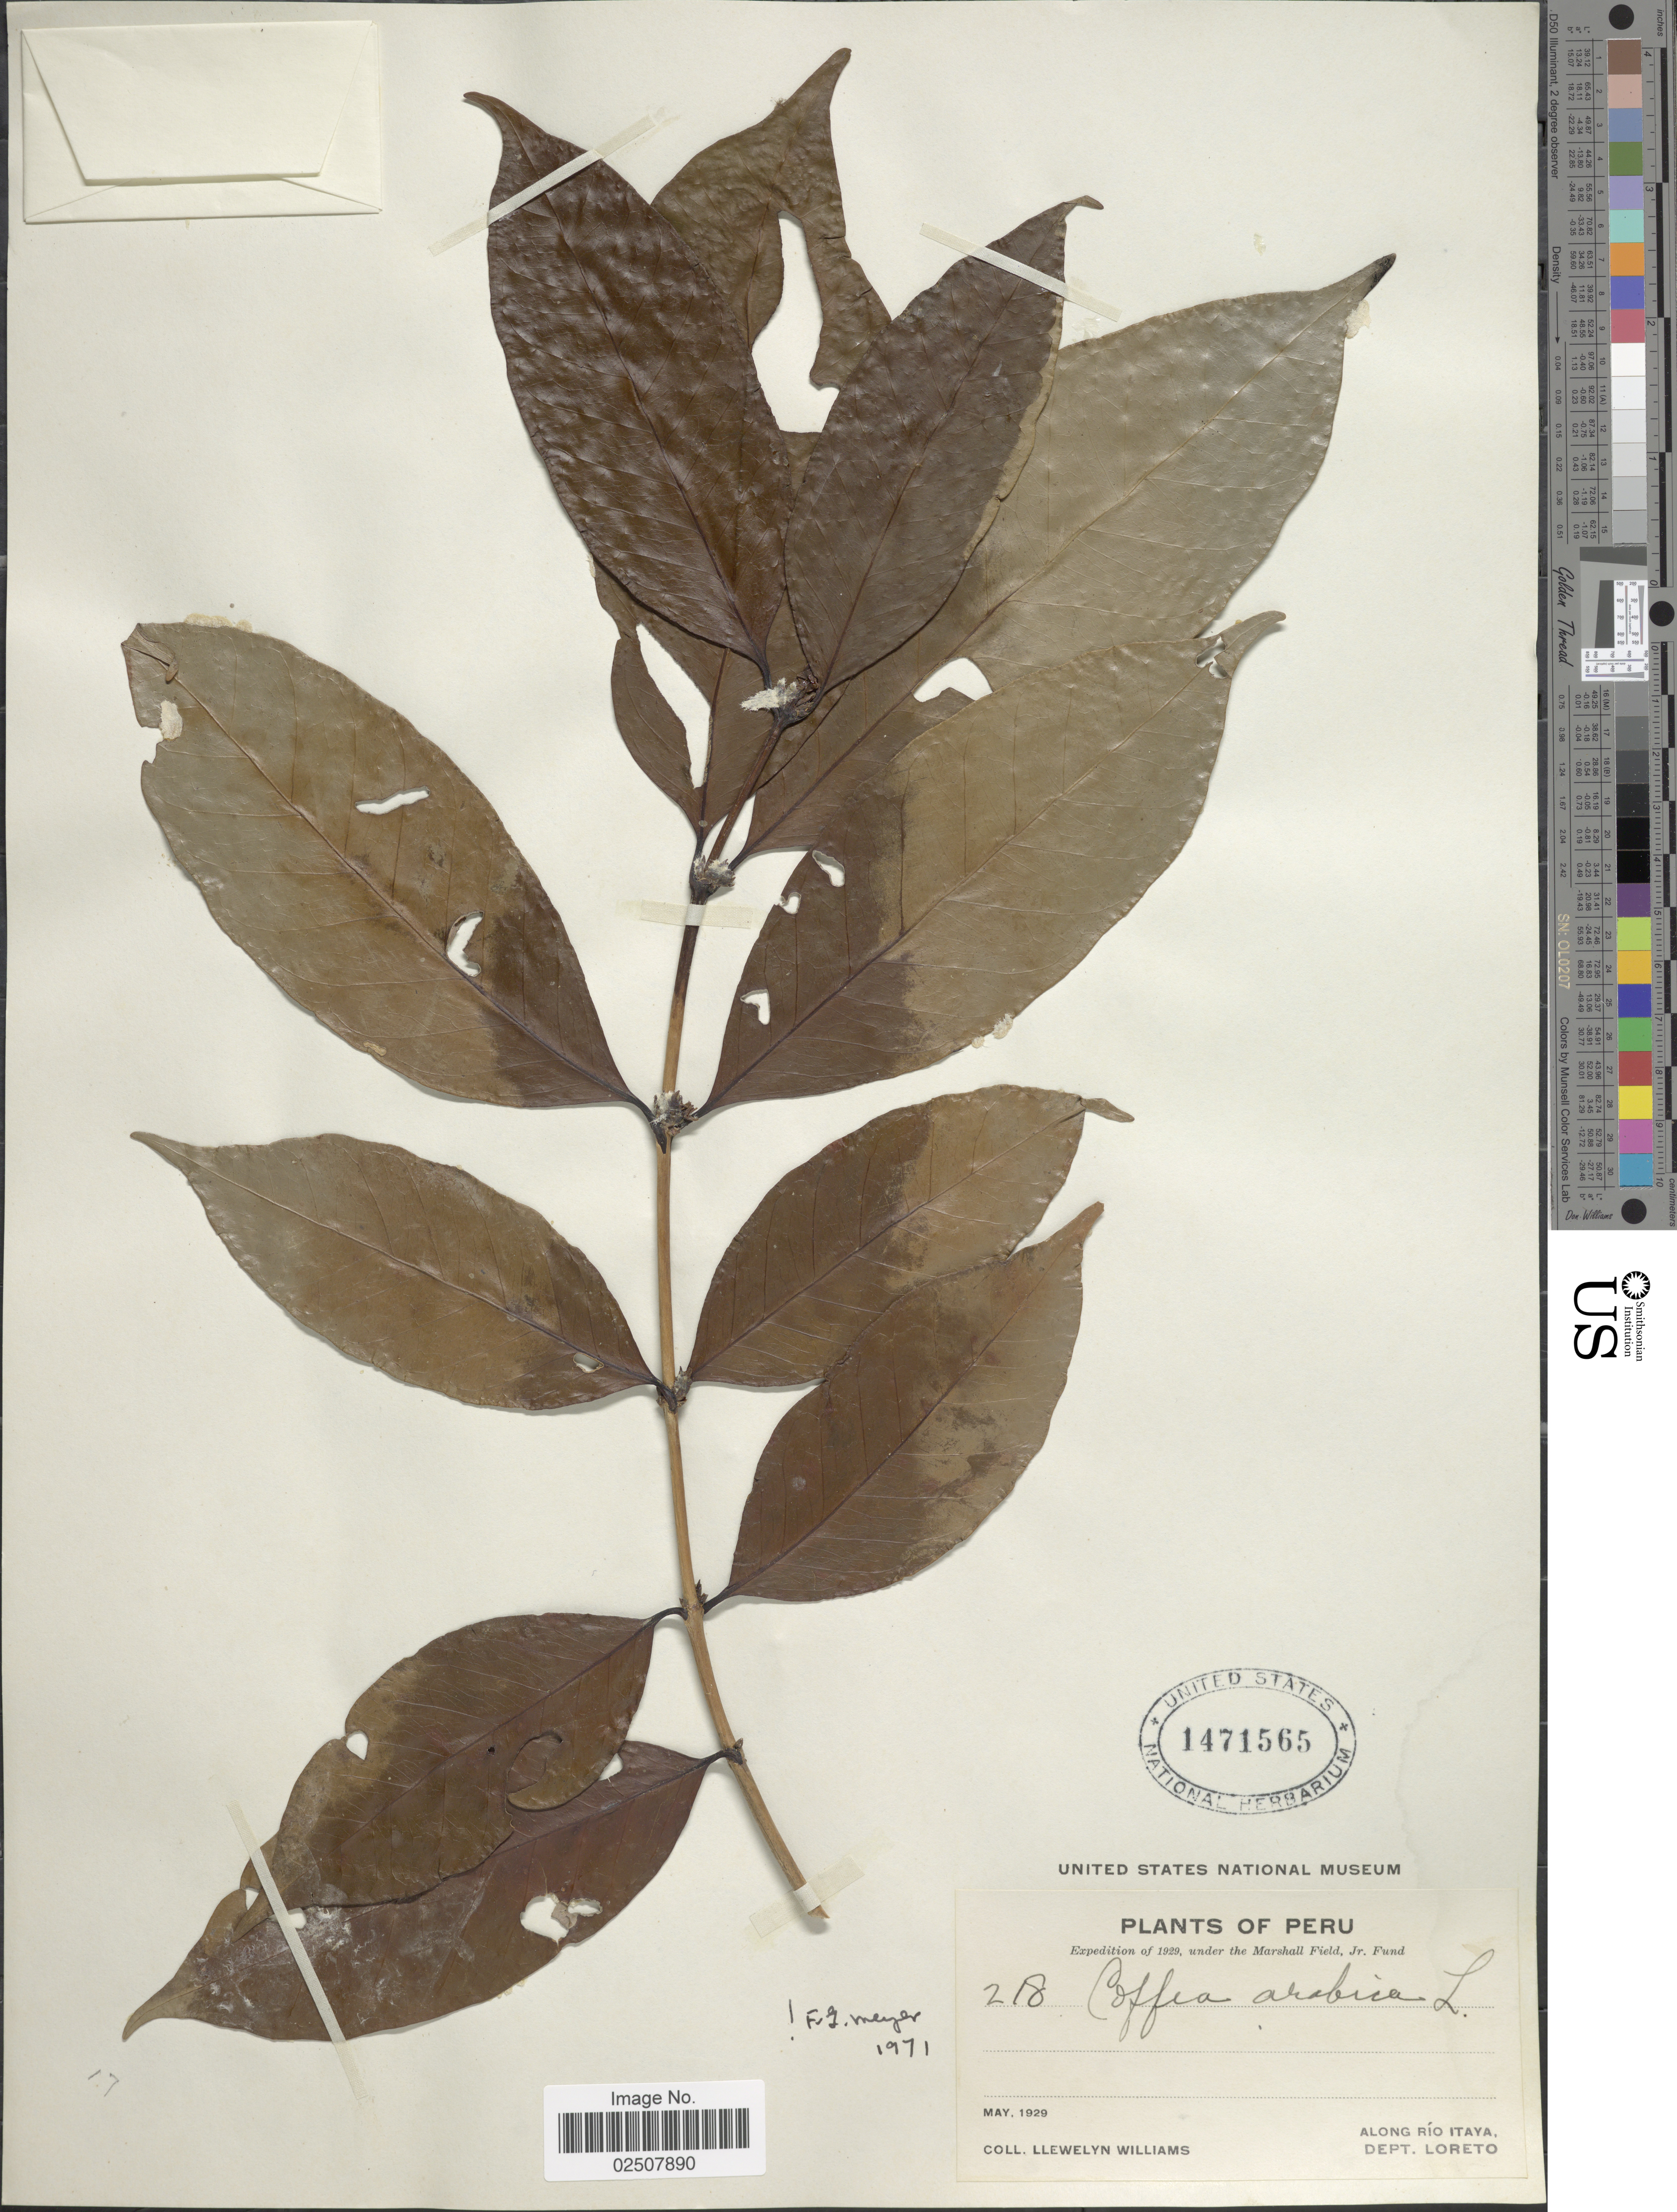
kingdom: Plantae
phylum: Tracheophyta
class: Magnoliopsida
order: Gentianales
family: Rubiaceae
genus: Coffea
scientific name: Coffea arabica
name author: L.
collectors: Ll. Williams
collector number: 218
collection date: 1929-05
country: Peru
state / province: Loreto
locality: Along Río Itaya, Dept. Loreto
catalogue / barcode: US 1471565